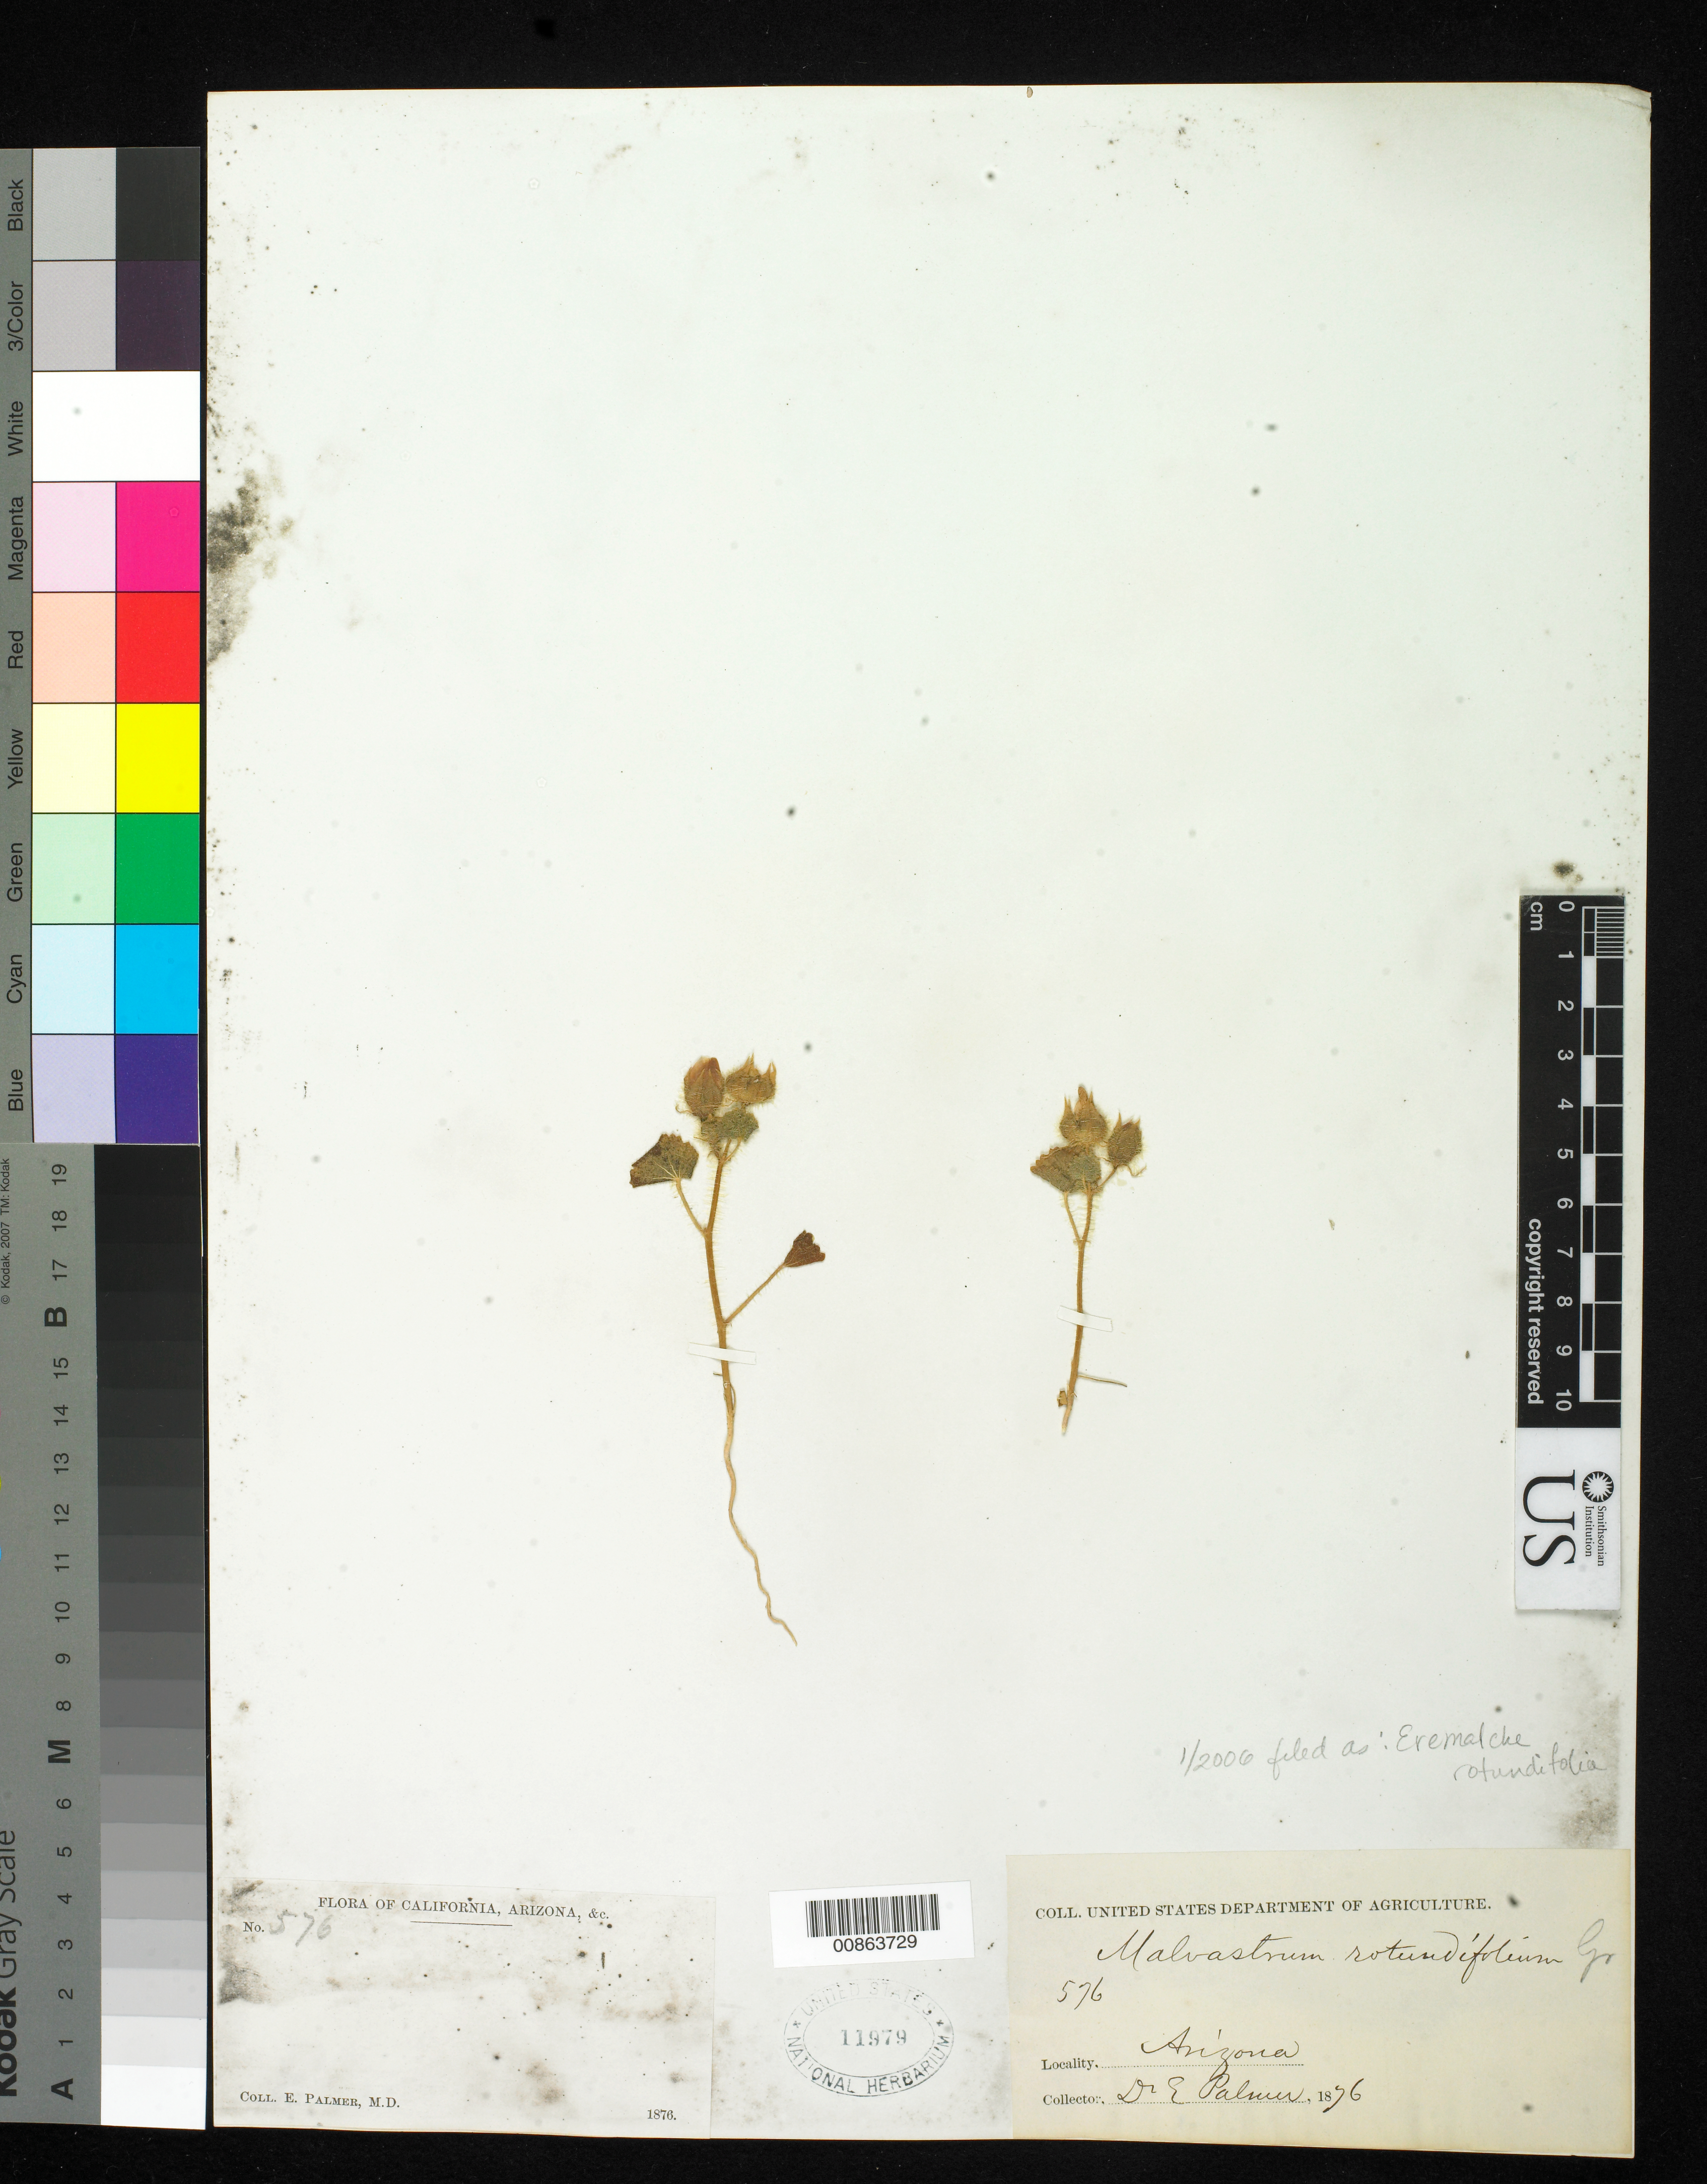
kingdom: Plantae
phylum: Tracheophyta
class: Magnoliopsida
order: Malvales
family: Malvaceae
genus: Eremalche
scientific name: Eremalche rotundifolia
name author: (A. Gray) Greene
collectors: E. Palmer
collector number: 576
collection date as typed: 1876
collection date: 1876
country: United States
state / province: Arizona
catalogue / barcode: US 11979